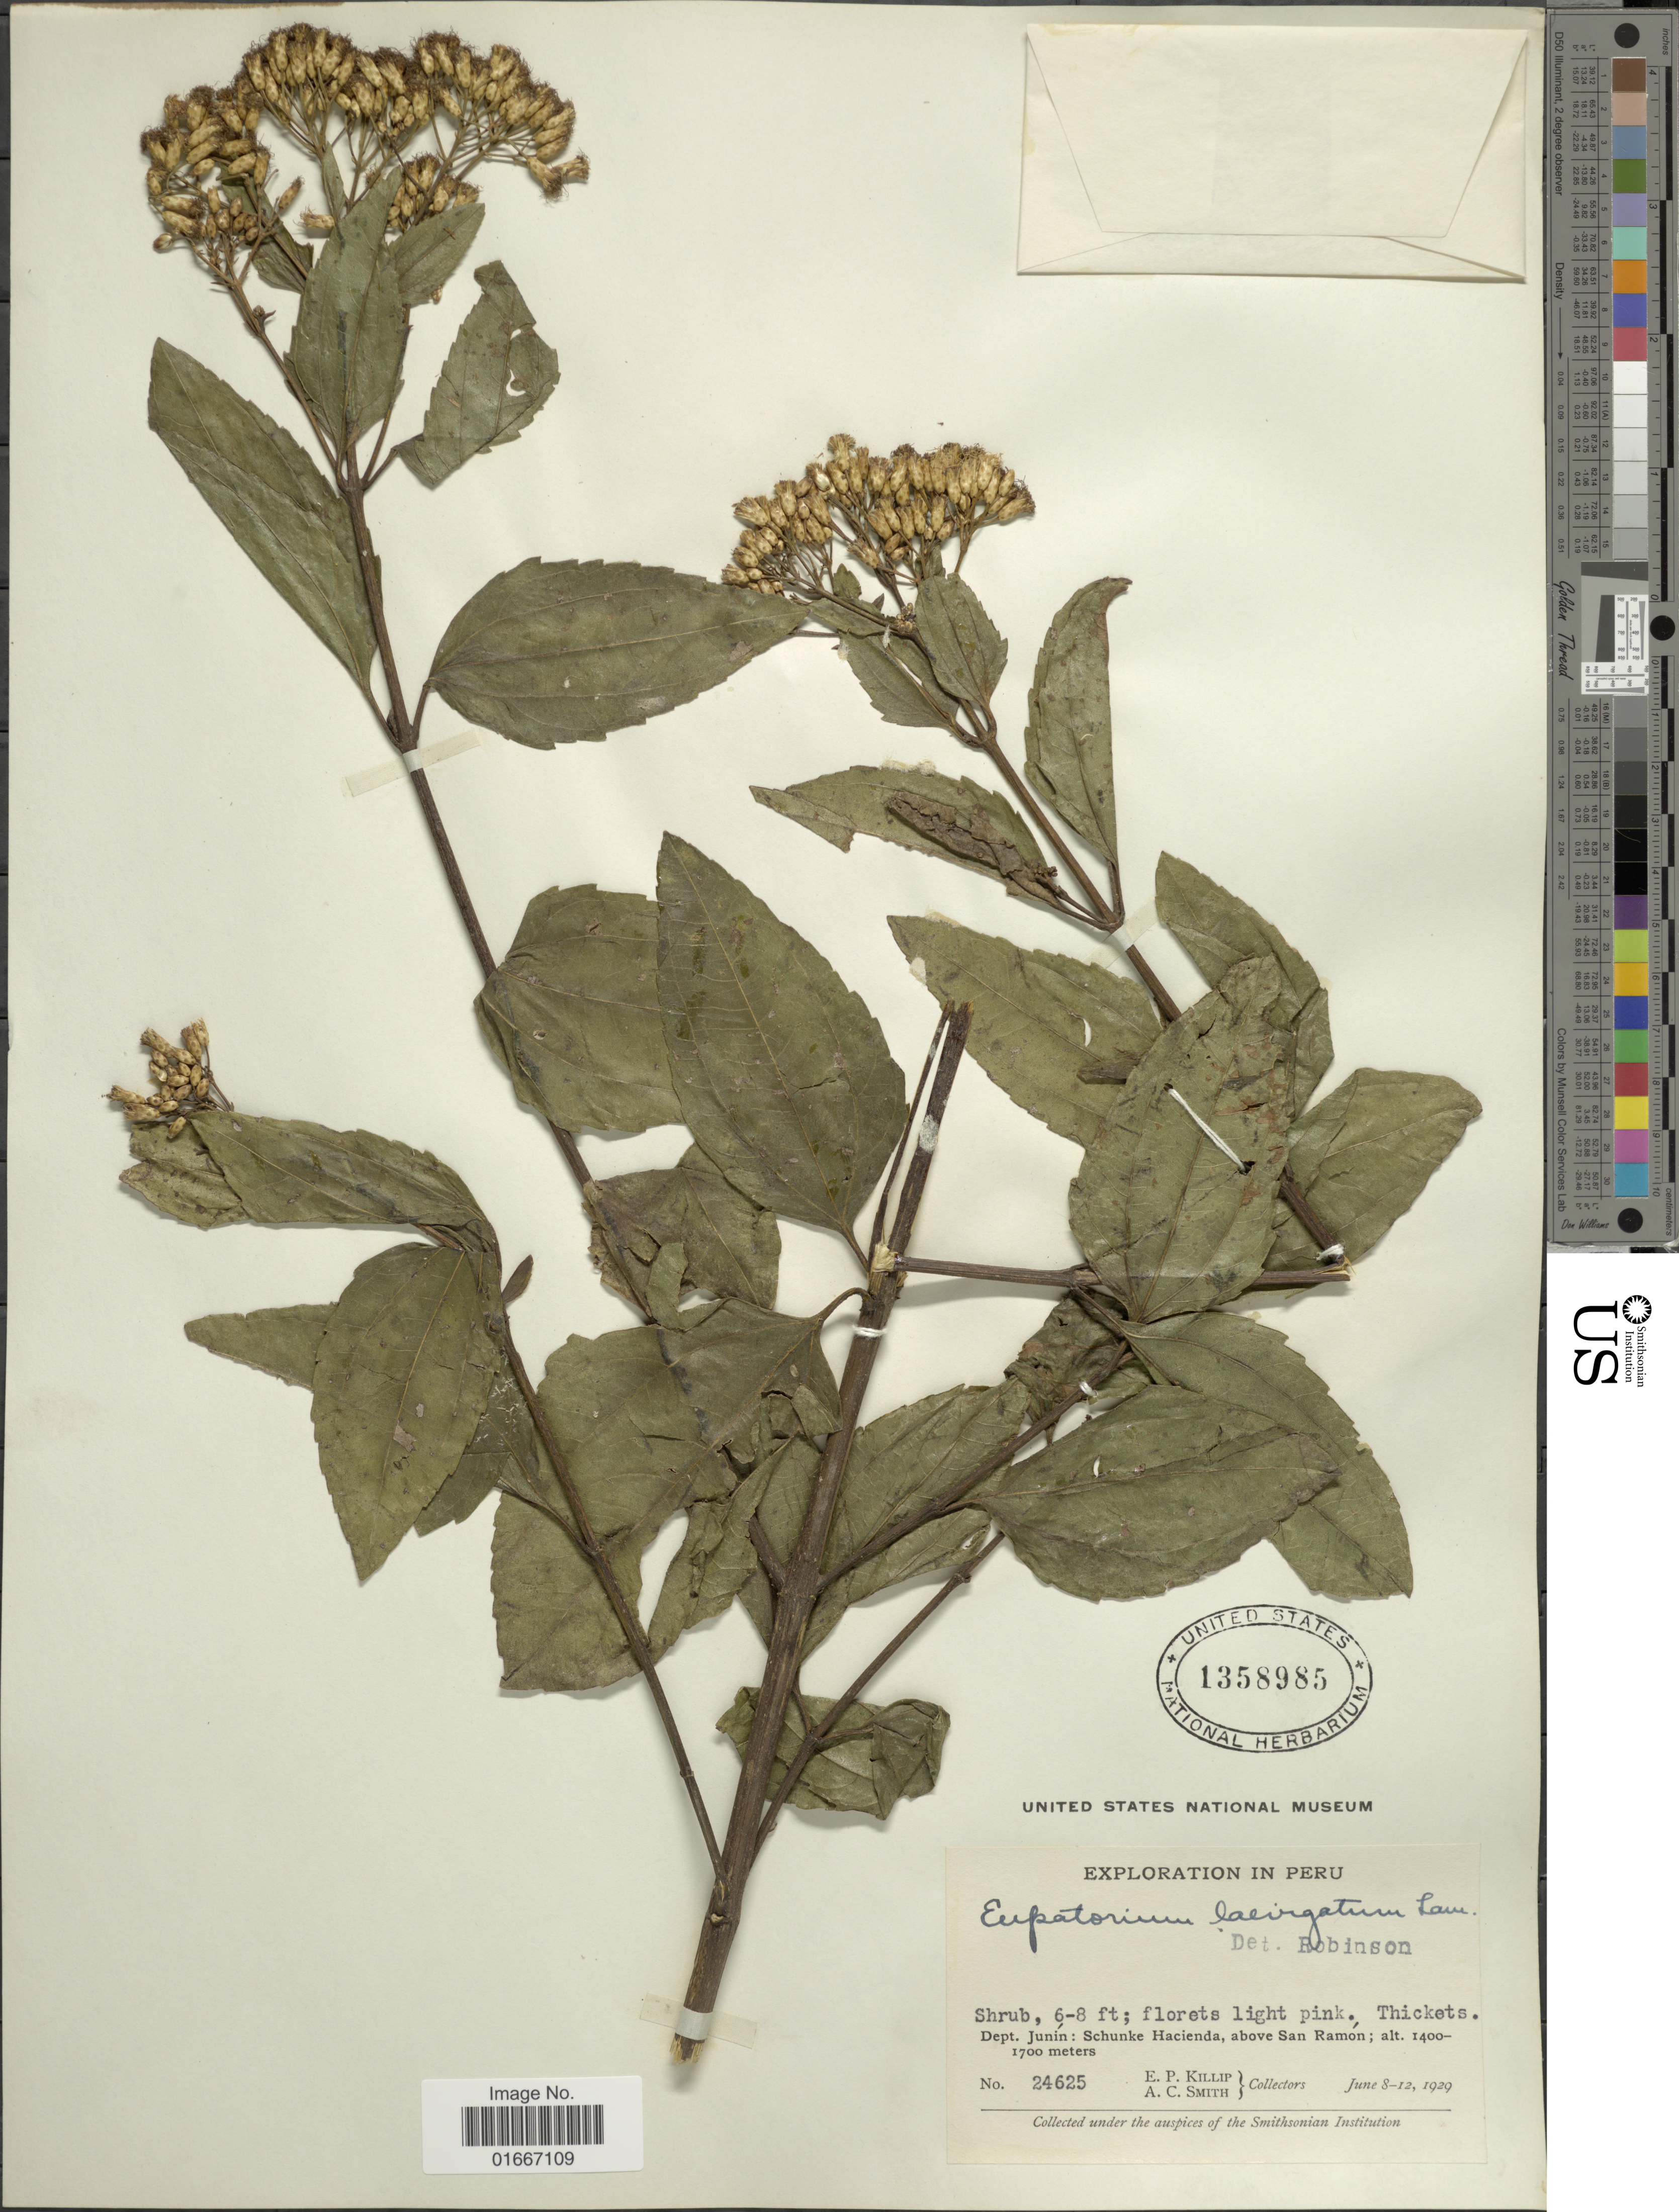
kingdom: Plantae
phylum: Tracheophyta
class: Magnoliopsida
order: Asterales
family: Asteraceae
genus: Chromolaena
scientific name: Chromolaena laevigata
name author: (Lam.) R.M. King & H. Rob.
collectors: E. P. Killip & A. C. Smith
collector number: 24625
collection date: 1929-06-08/1929-06-12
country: Peru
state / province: Junín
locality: Schunke Hacienda, above San Ramon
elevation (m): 1400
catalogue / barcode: US 1358985